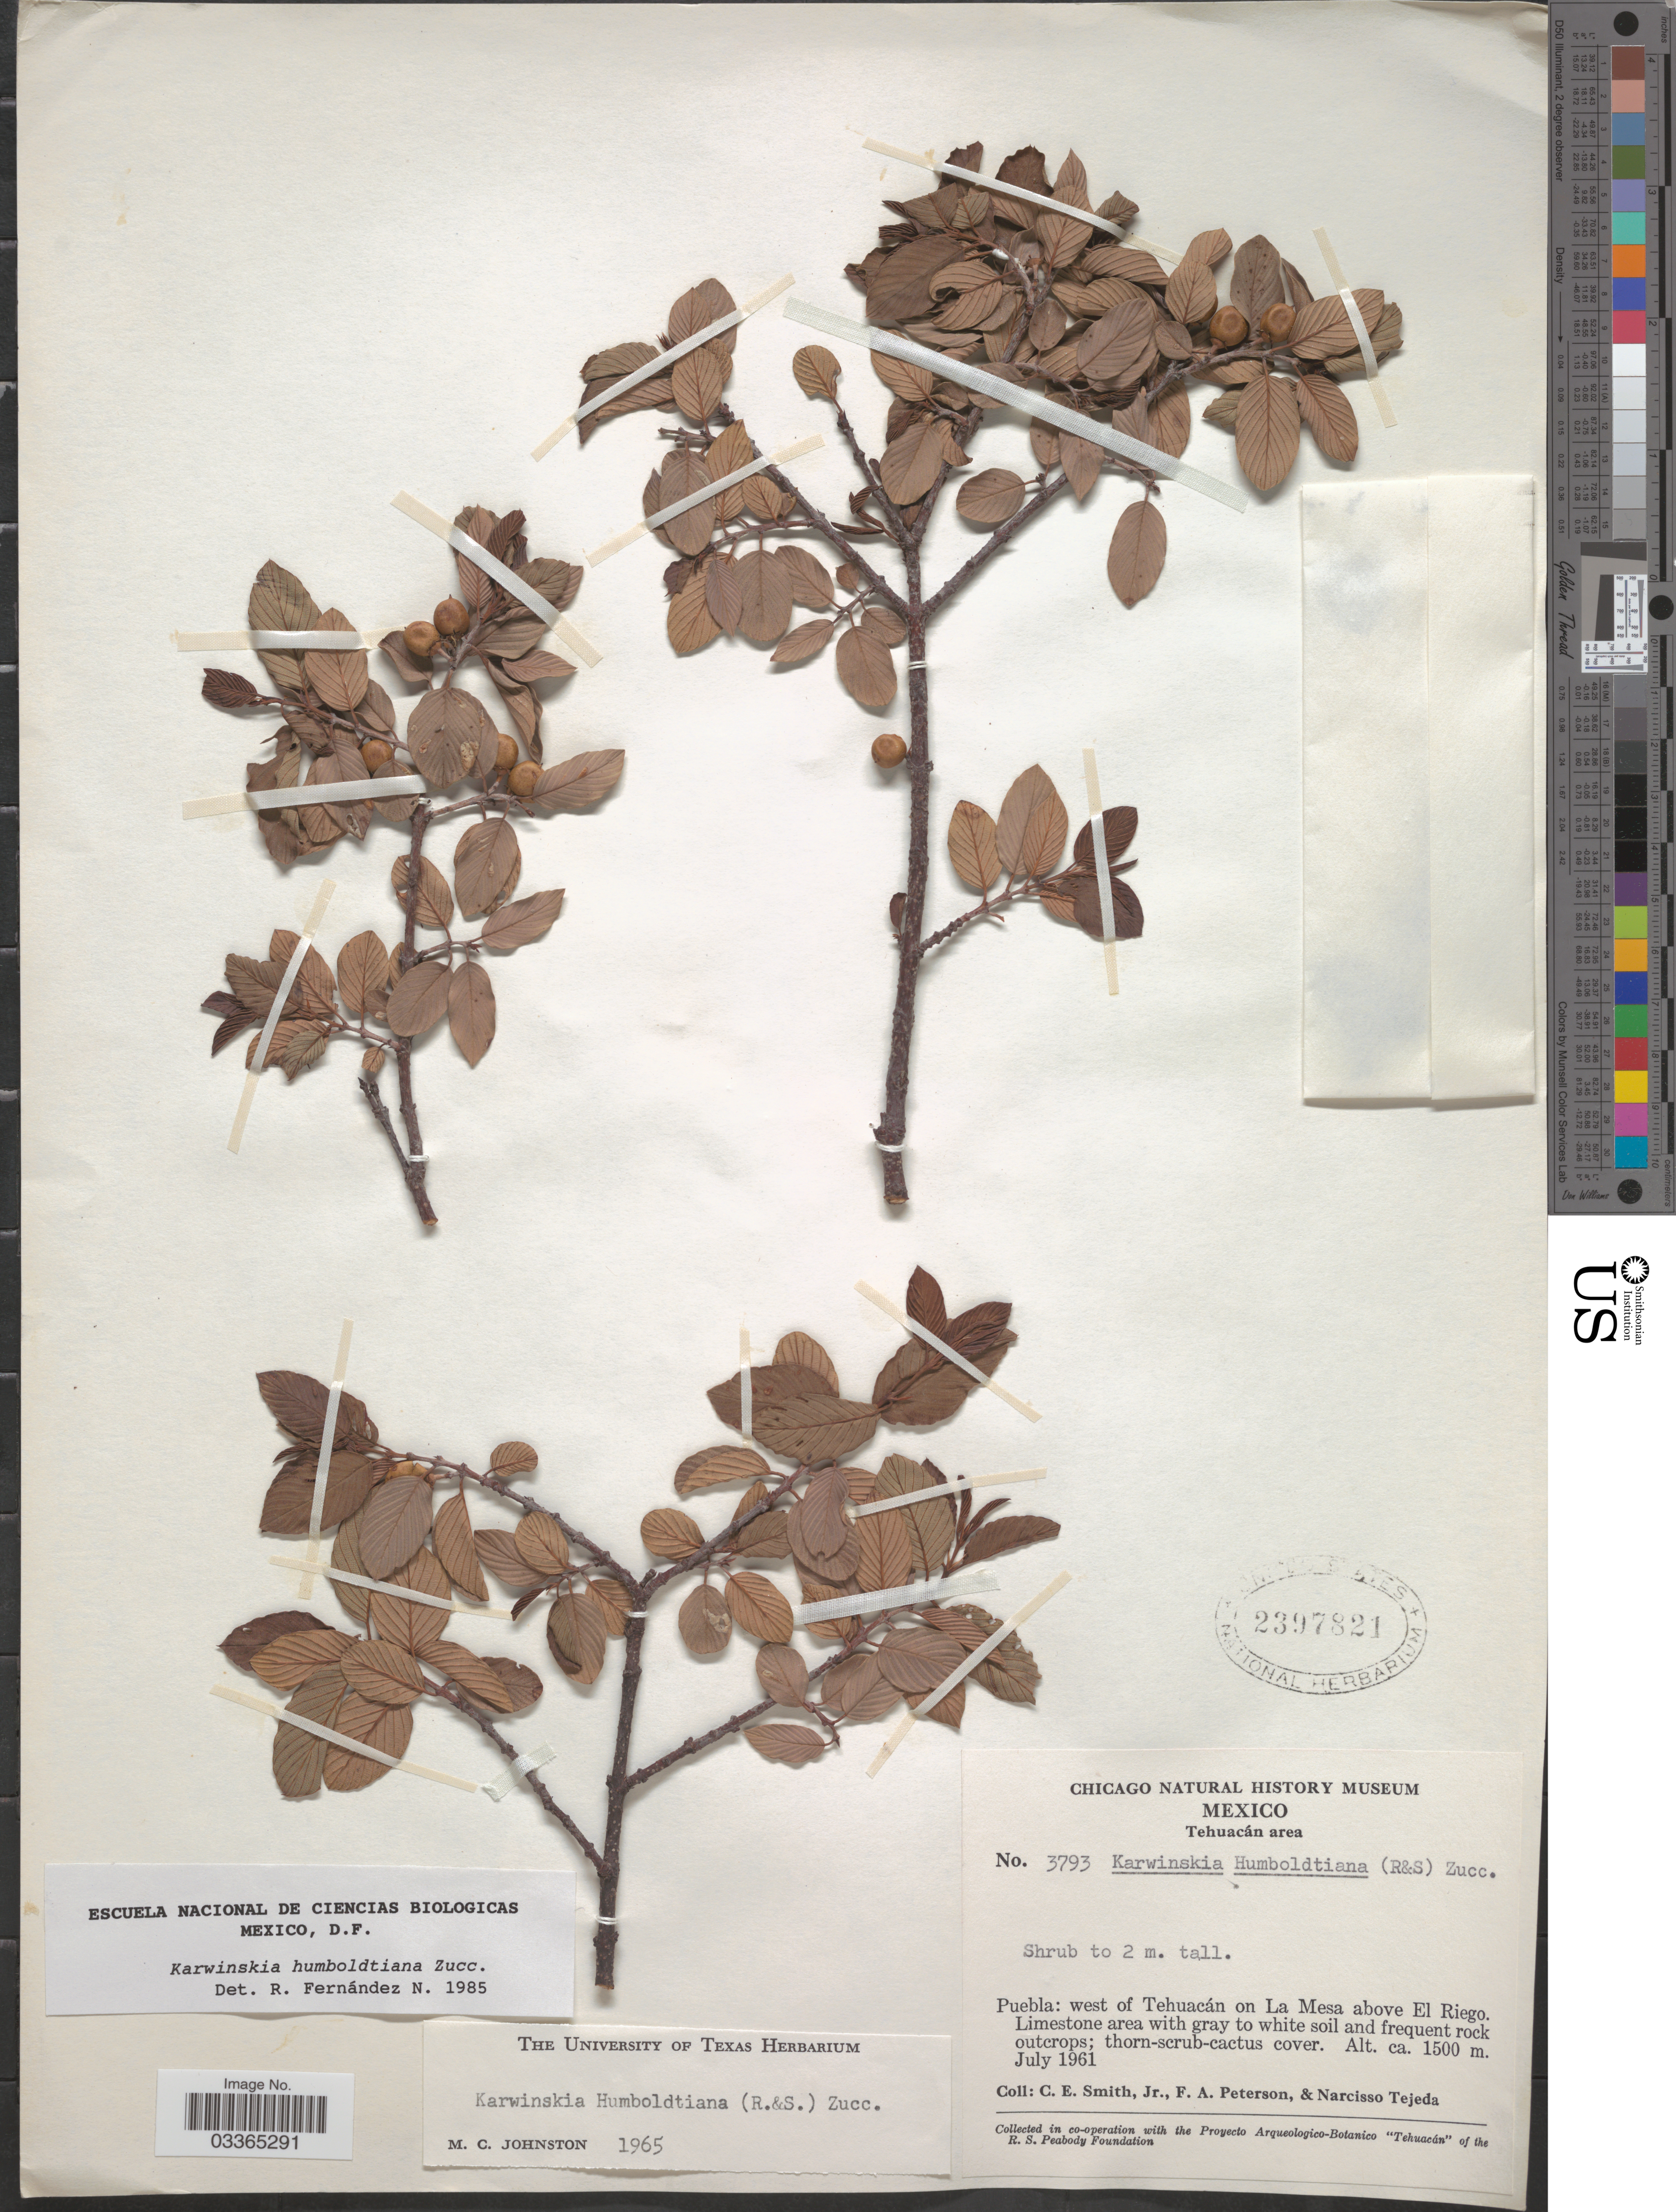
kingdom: Plantae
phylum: Tracheophyta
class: Magnoliopsida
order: Rosales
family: Rhamnaceae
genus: Karwinskia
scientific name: Karwinskia humboldtiana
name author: (Schult.) Zucc.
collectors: C. E. Smith Jr., F. A. Peterson & N. Tejeda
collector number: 3793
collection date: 1961-07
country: Mexico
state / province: Puebla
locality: Tehuacán area. West of Tehuacán on La Mesa above El Riego.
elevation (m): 1500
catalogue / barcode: US 2397821